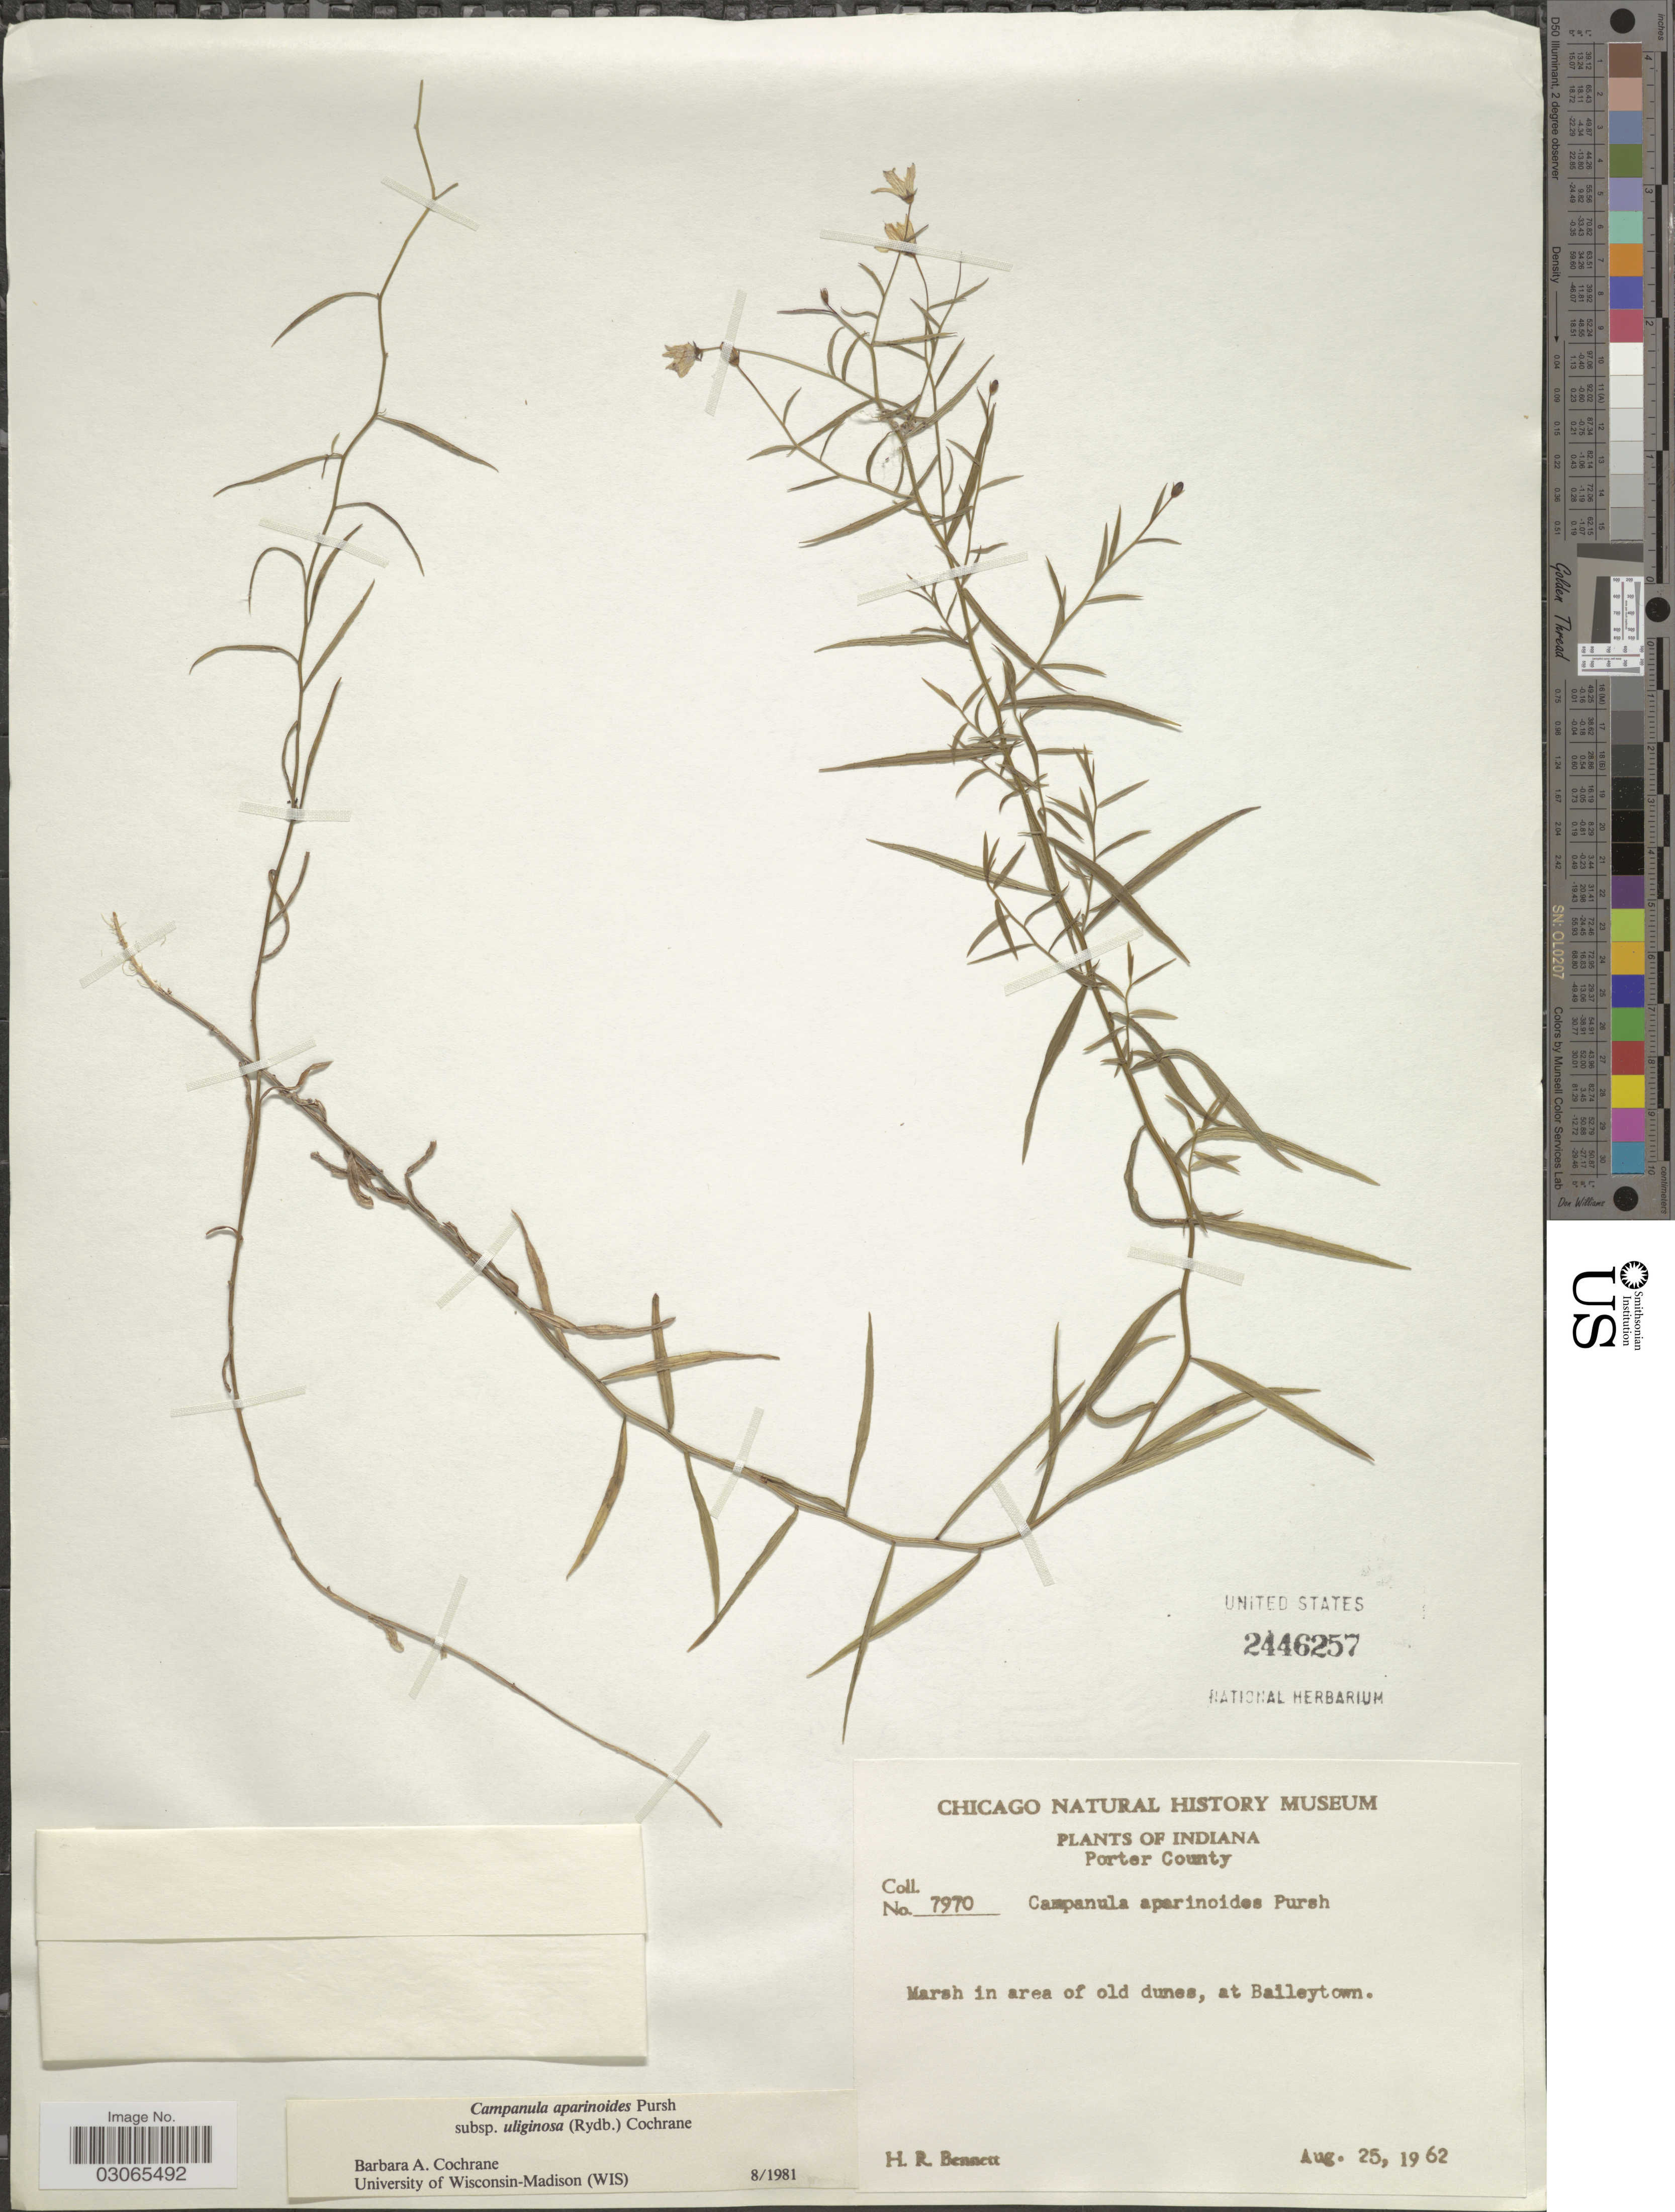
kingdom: Plantae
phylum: Tracheophyta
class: Magnoliopsida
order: Asterales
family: Campanulaceae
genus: Campanula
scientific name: Campanula aparinoides var. uliginosa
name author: (Rydb.) Gleason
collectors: H. R. Bennett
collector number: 7970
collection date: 1962-08-25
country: United States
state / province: Indiana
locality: Porter County. Marsh in area of old dunes, at Baileytown.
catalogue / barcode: US 2446257